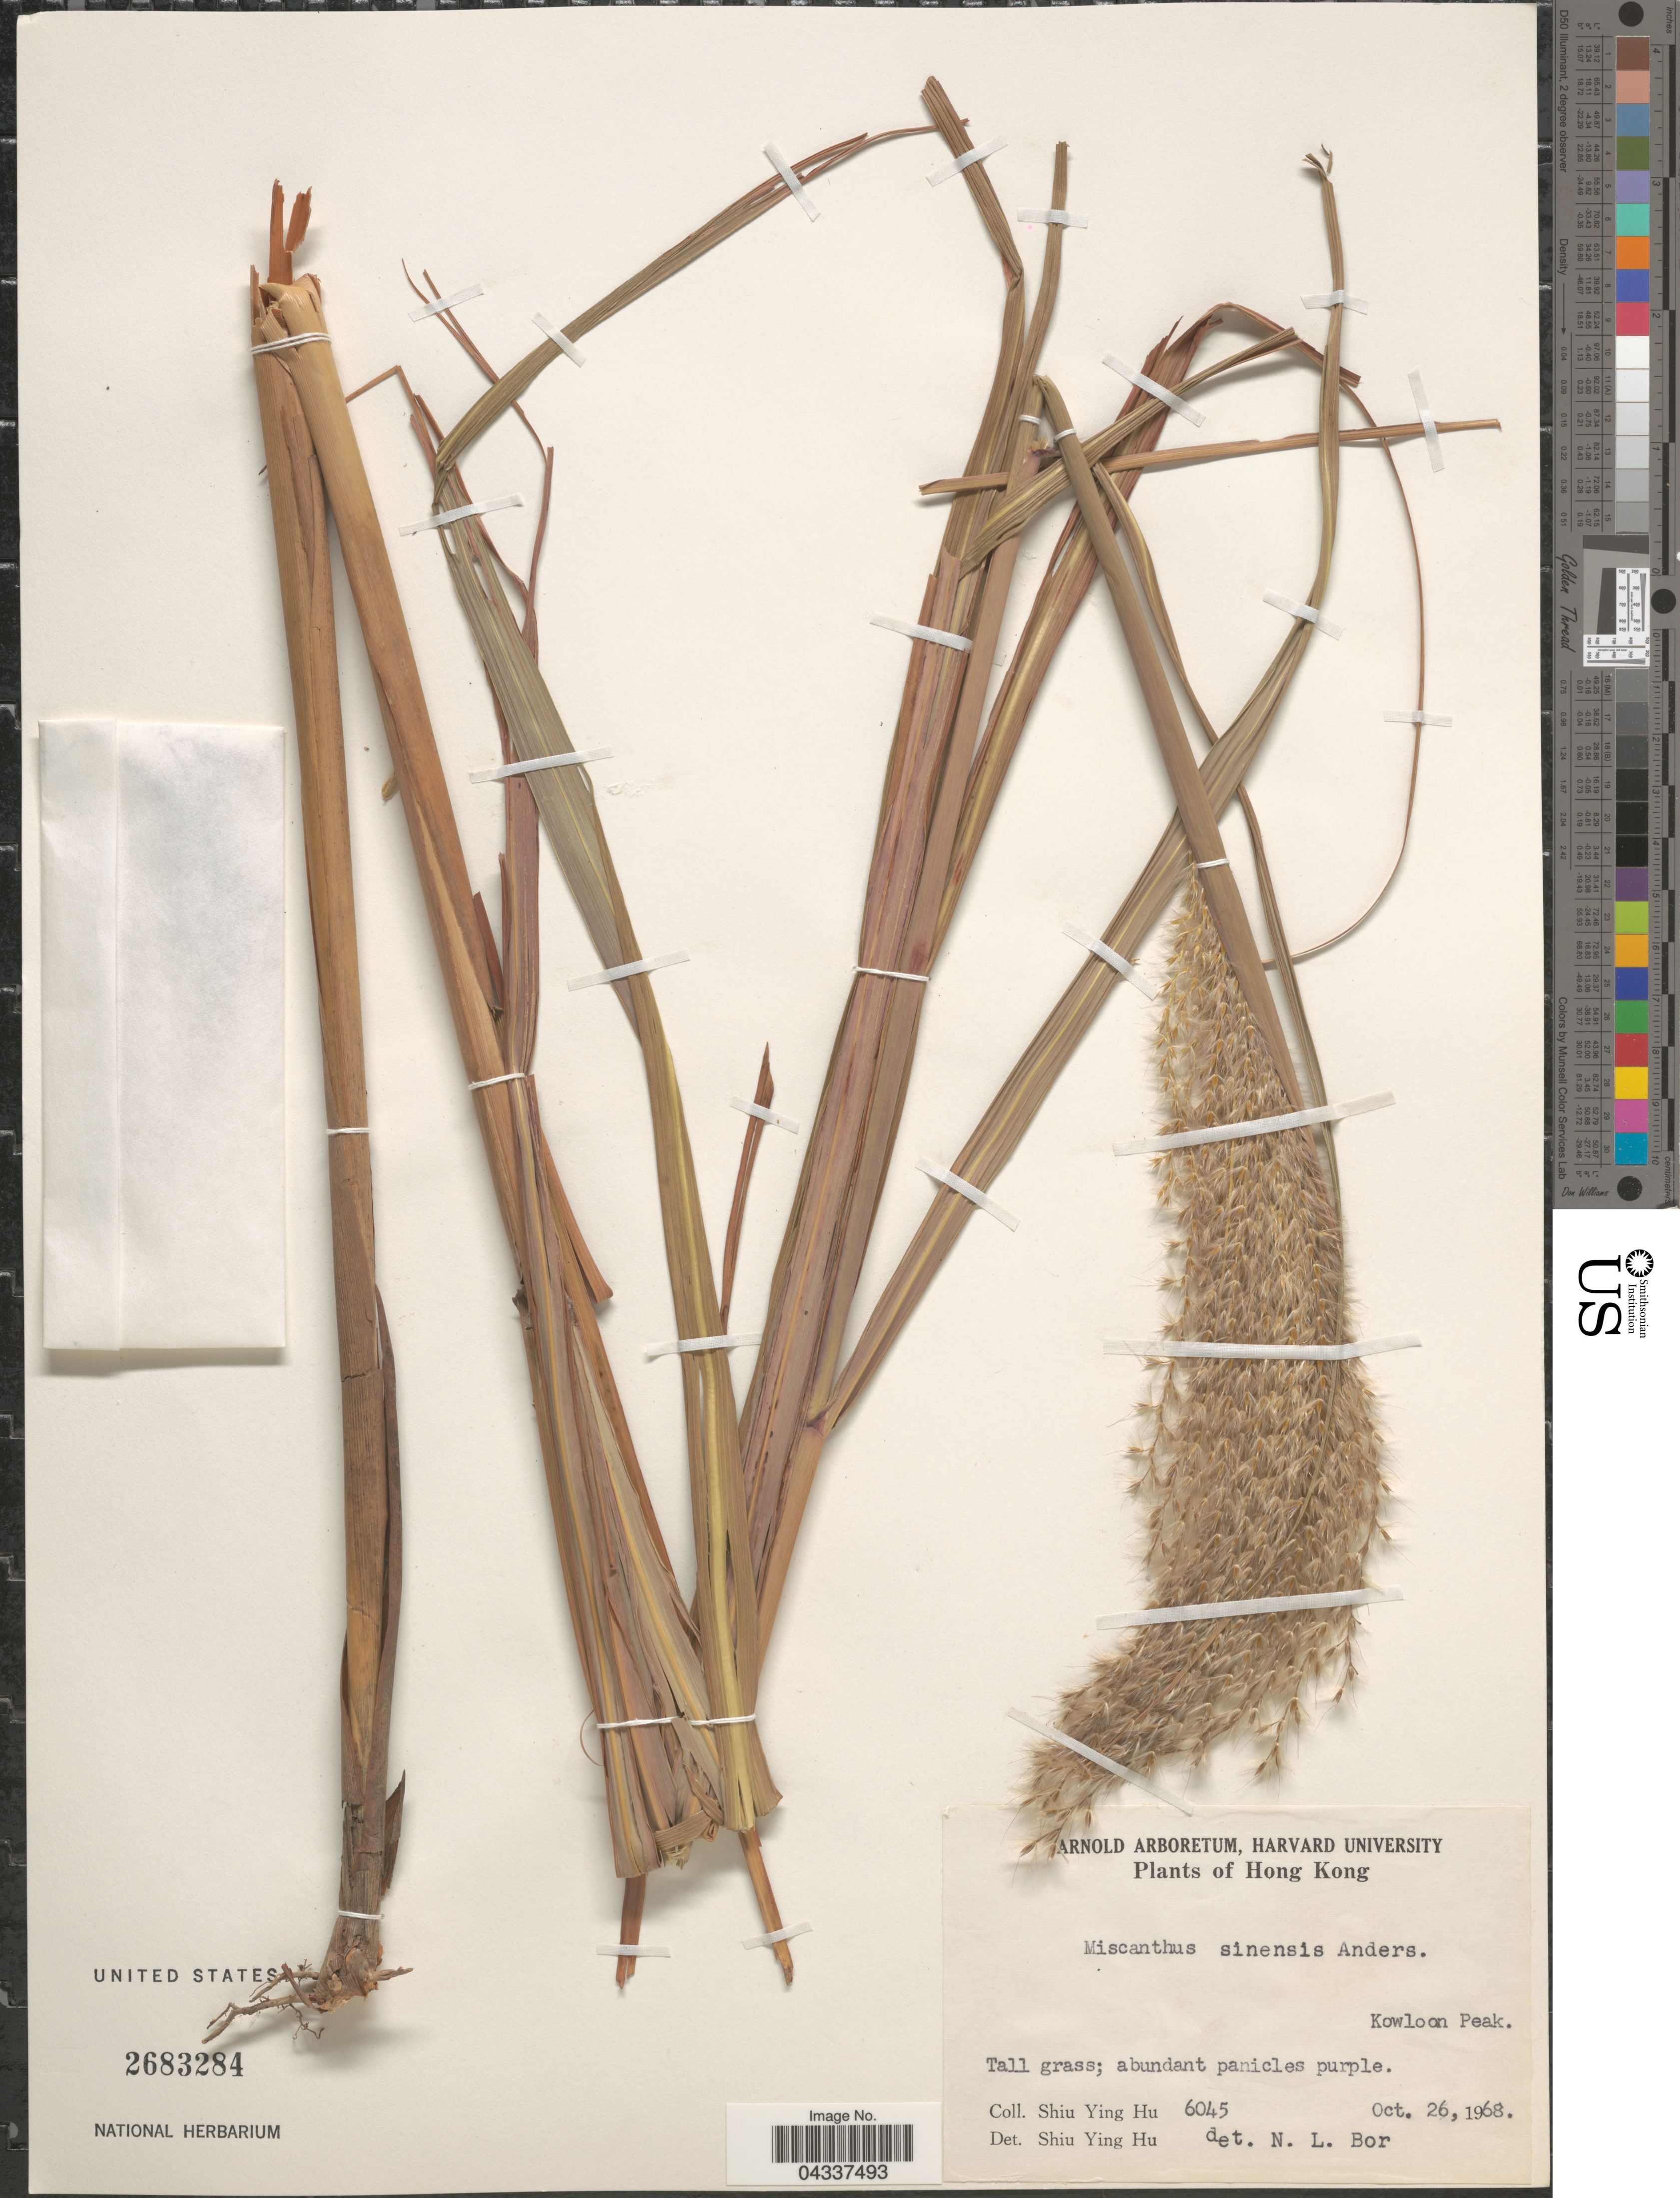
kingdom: Plantae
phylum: Tracheophyta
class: Liliopsida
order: Poales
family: Poaceae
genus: Miscanthus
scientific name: Miscanthus sinensis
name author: Andersson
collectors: S. Y. Hu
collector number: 6045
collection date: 1968-10-26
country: China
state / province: Hong Kong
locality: Kowloon Peak.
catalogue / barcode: US 2683284